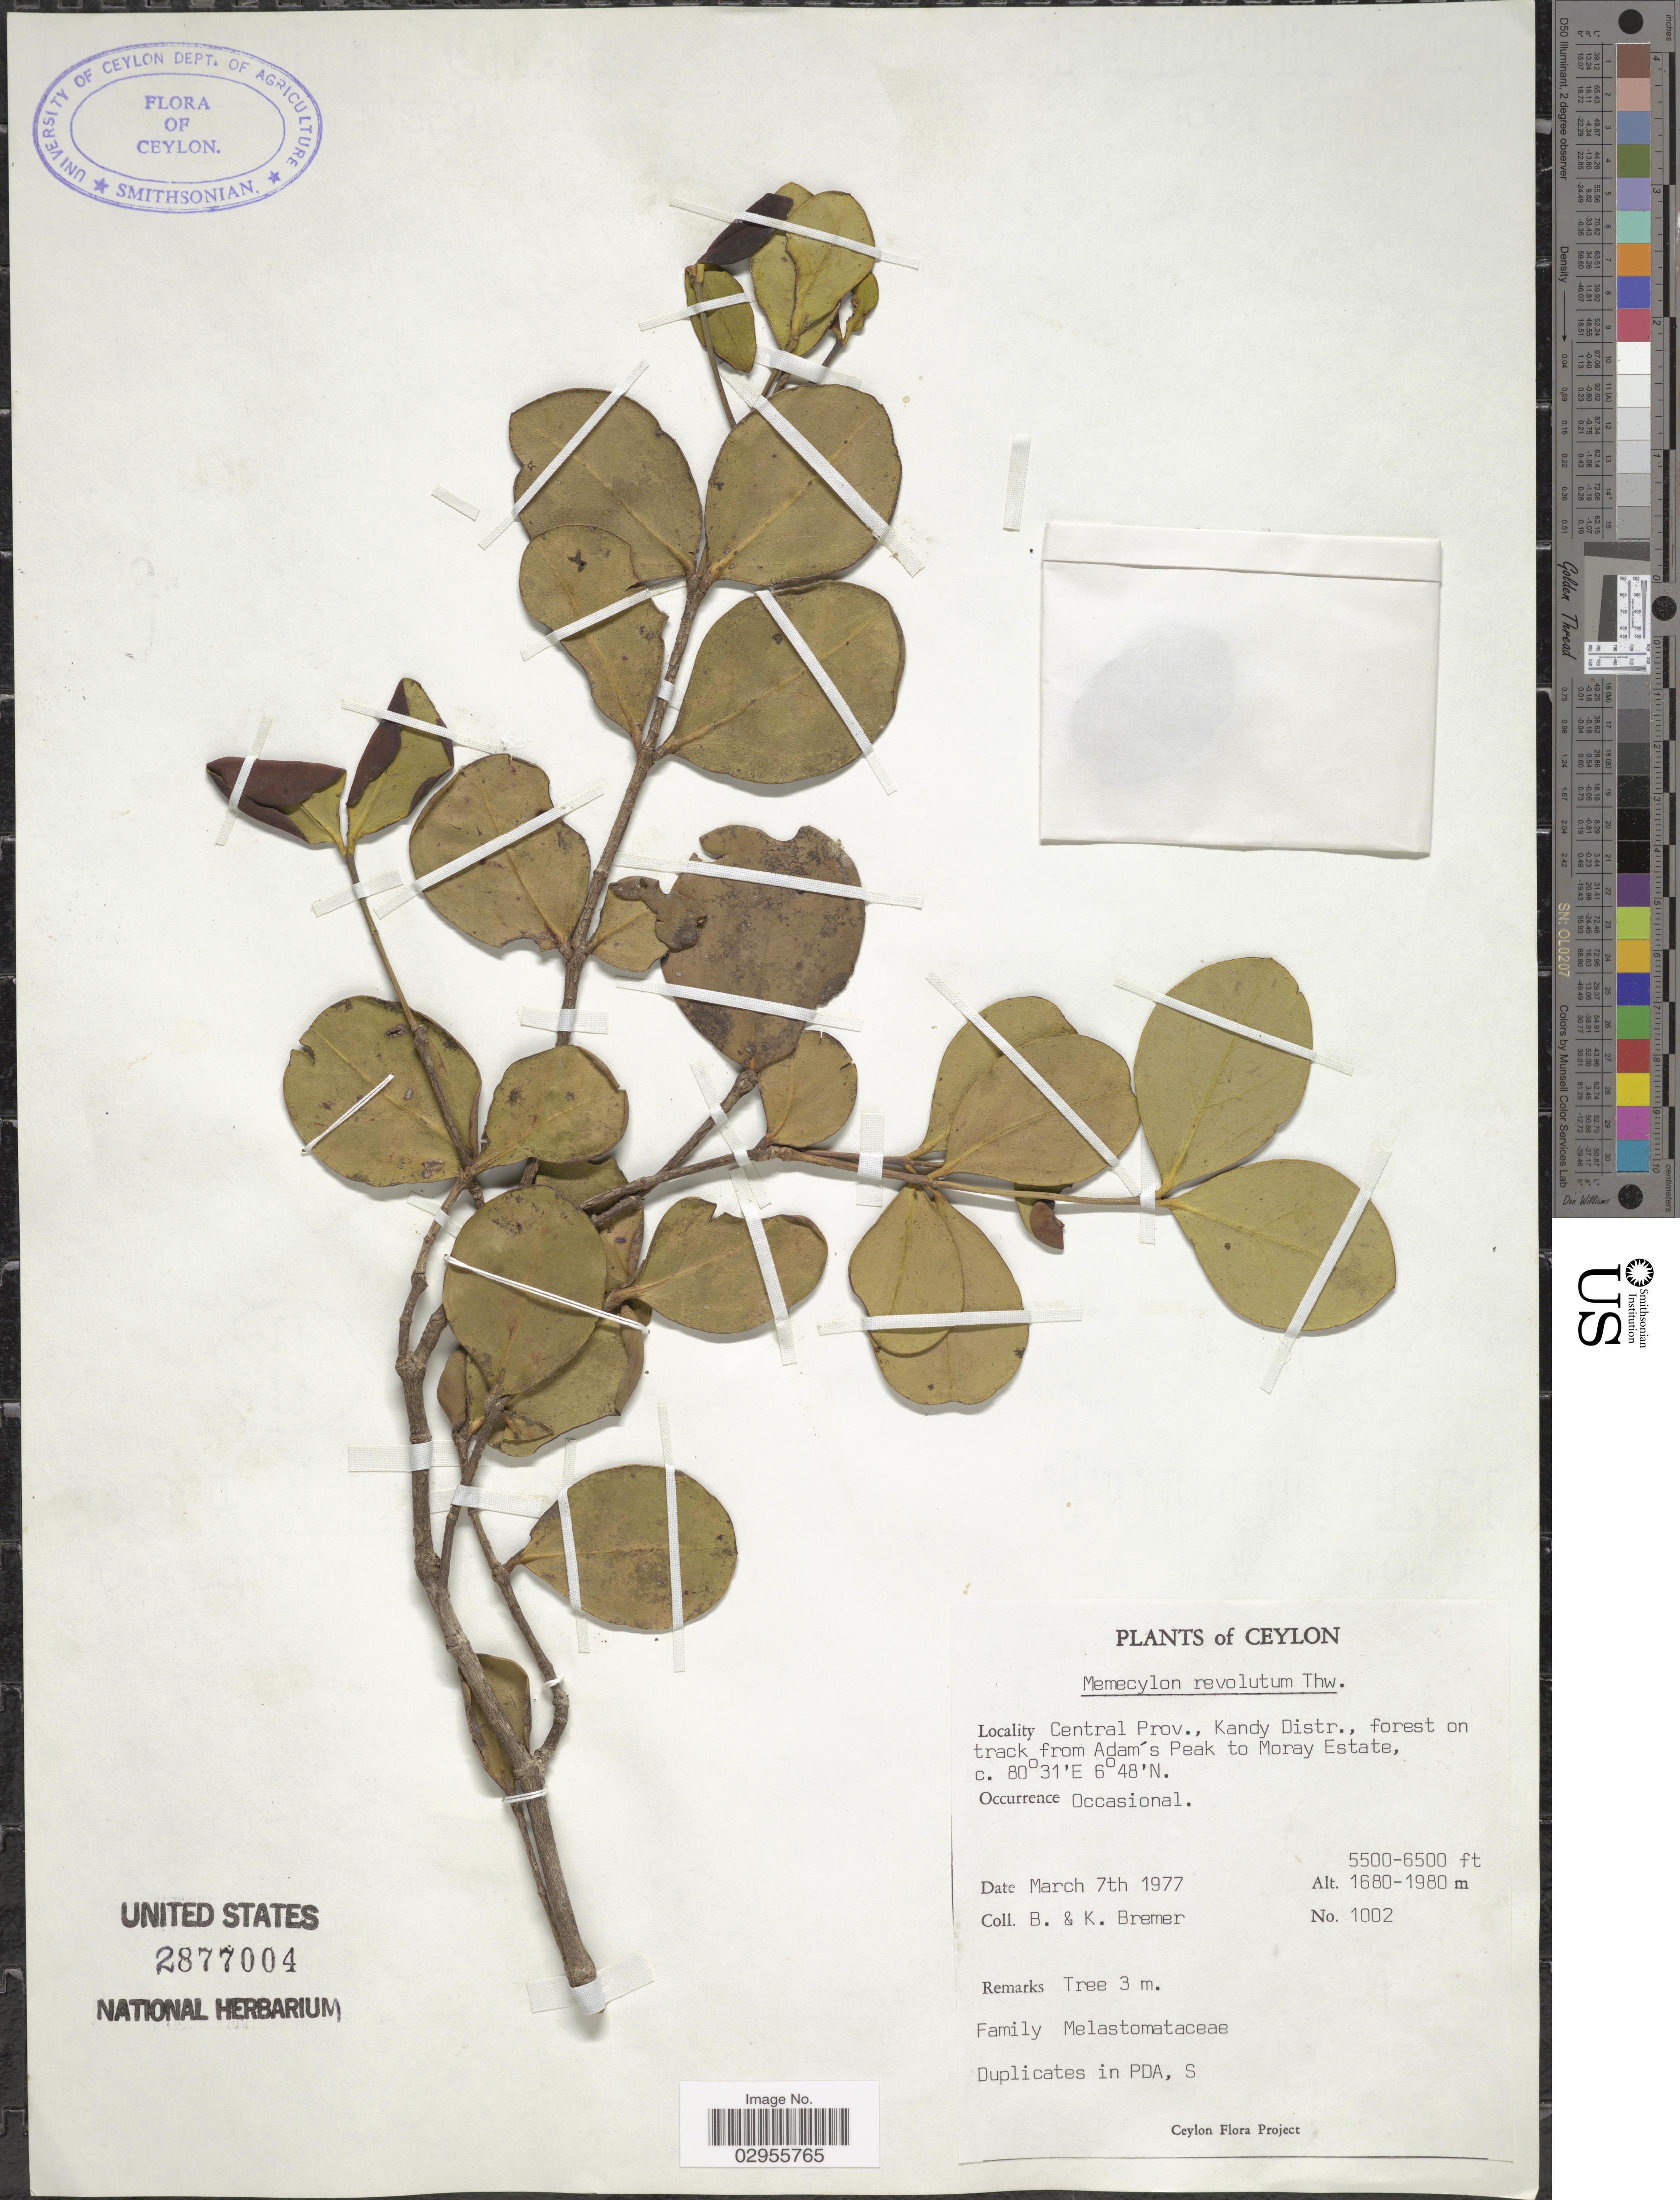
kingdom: Plantae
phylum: Tracheophyta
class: Magnoliopsida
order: Myrtales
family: Melastomataceae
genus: Memecylon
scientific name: Memecylon revolutum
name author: Thwaites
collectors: B. Bremer & K. Bremer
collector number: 1002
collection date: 1977-03-07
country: Sri Lanka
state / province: Central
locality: Ceylon, Kandy Distr., forest on track from Adam's Peak to Moray Estate.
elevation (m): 1676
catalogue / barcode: US 2877004